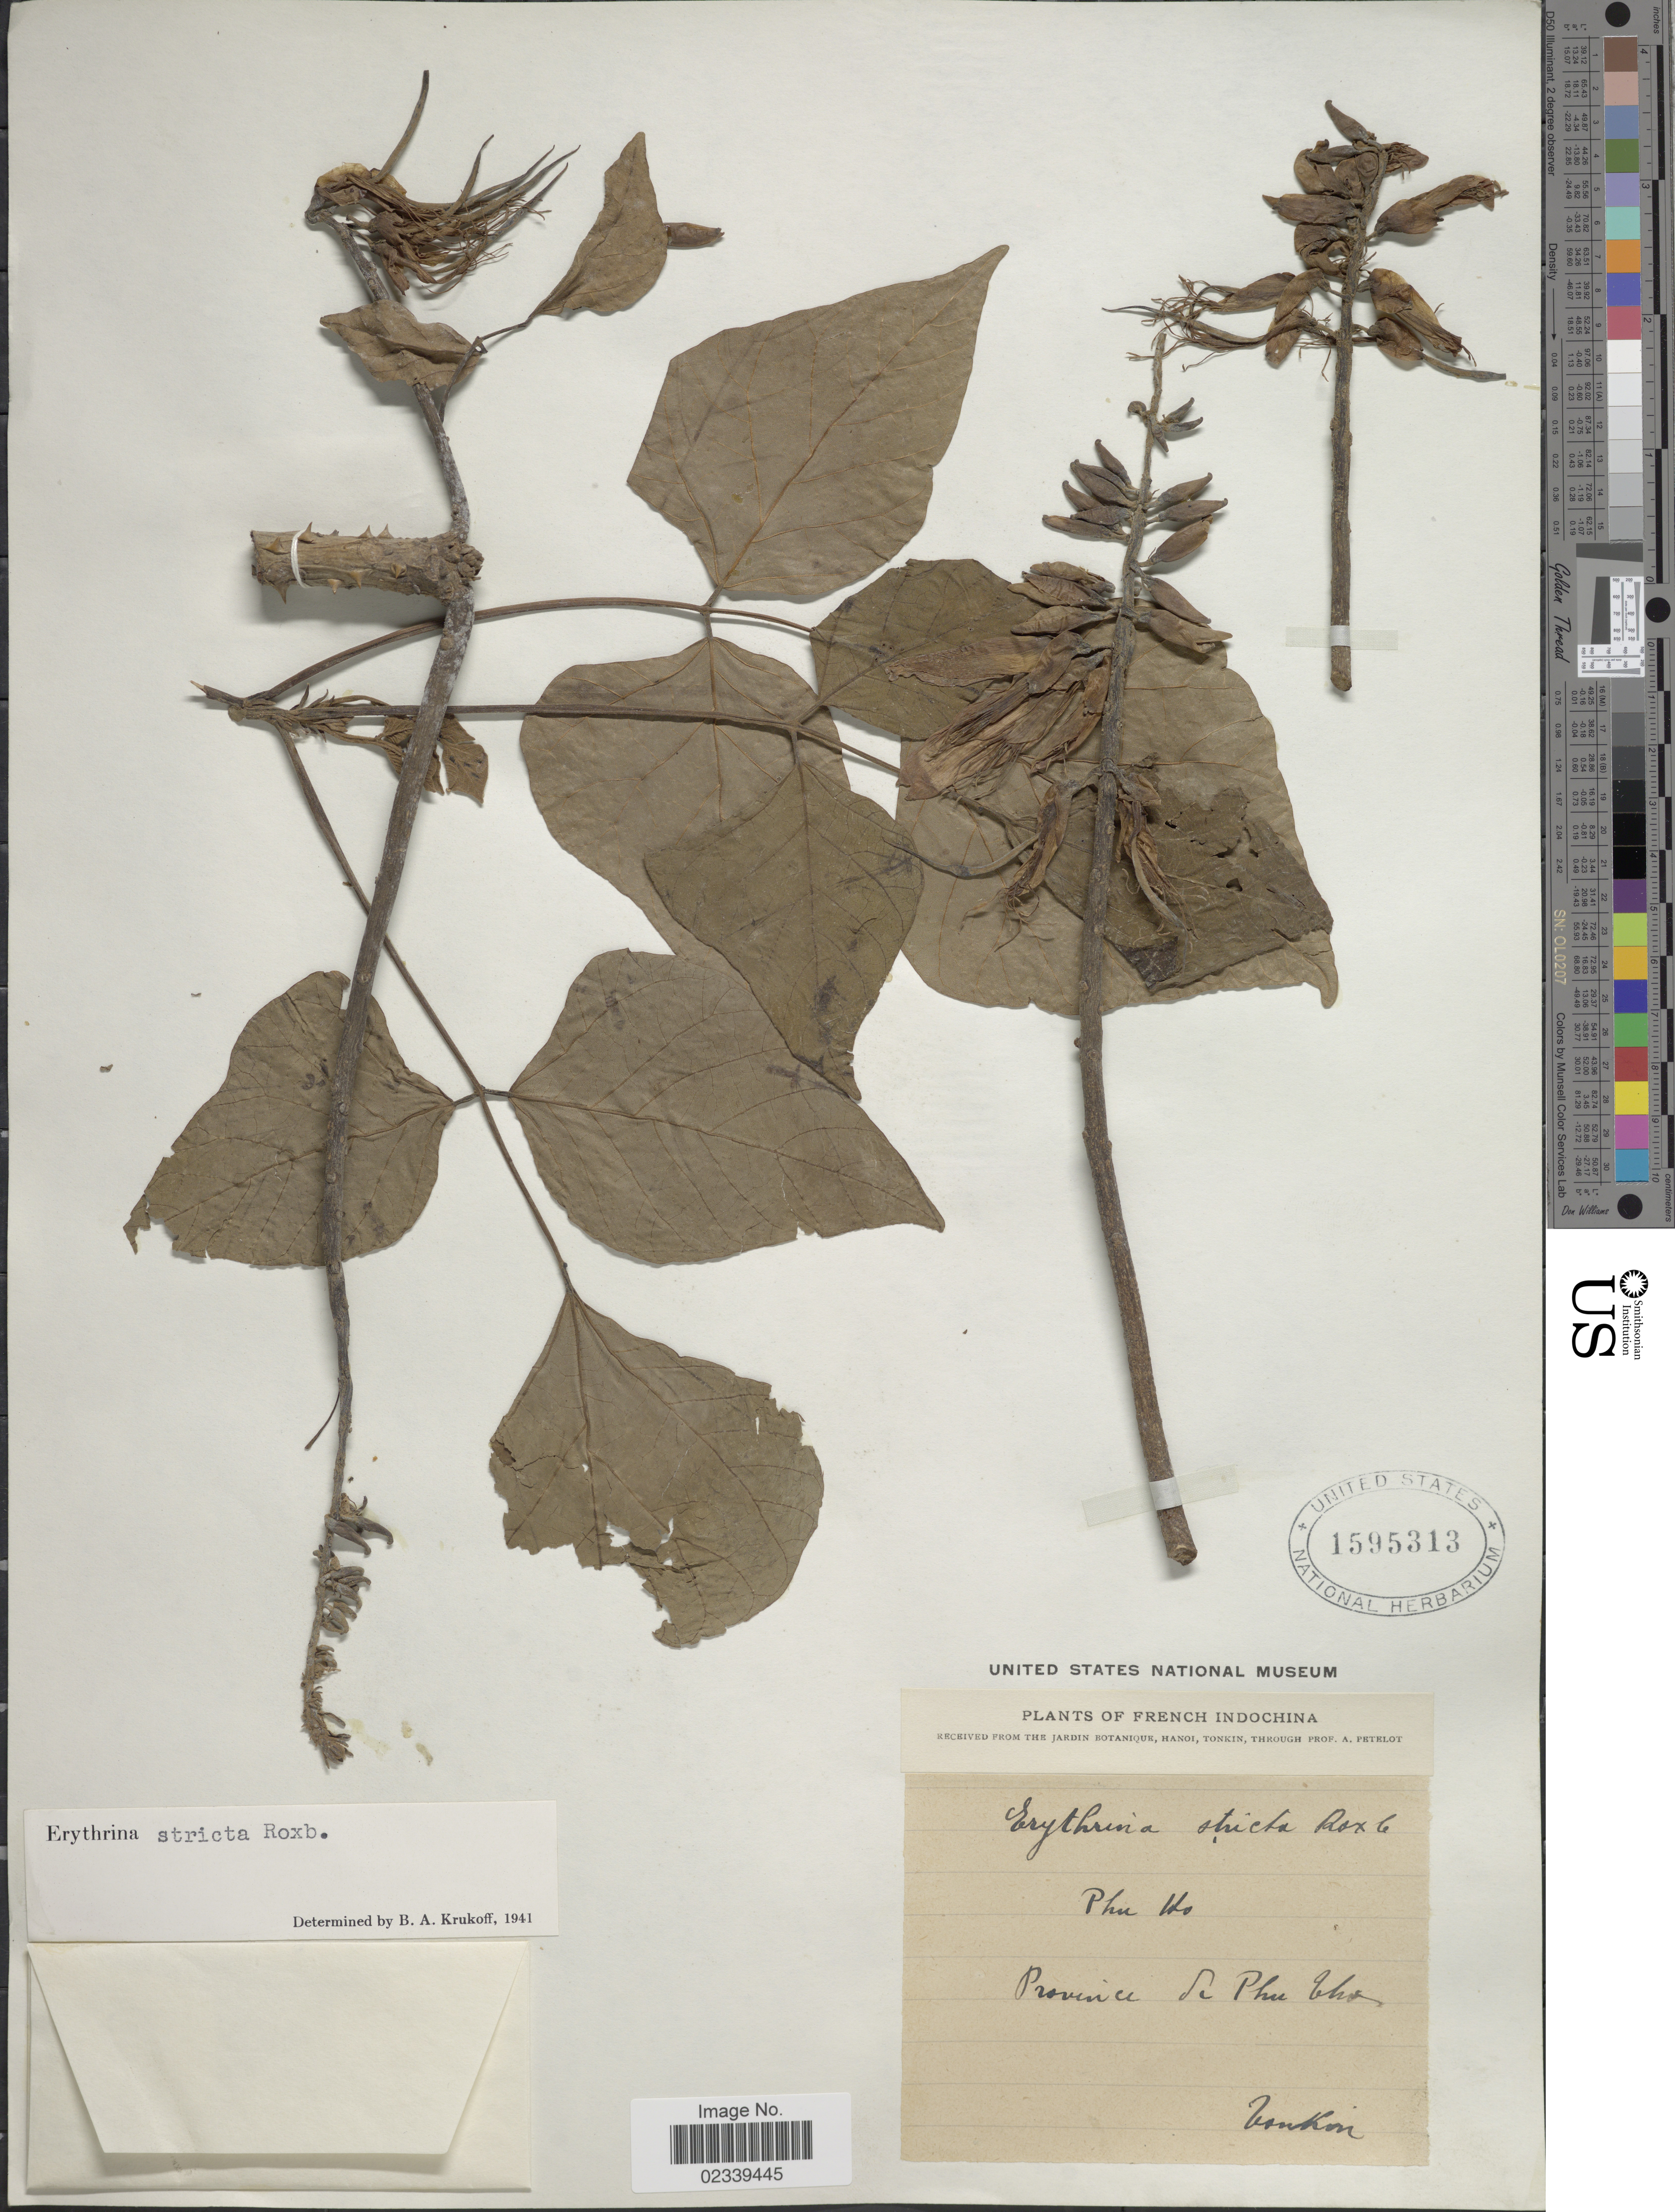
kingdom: Plantae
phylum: Tracheophyta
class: Magnoliopsida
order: Fabales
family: Fabaceae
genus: Erythrina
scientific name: Erythrina stricta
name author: Roxb.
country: Vietnam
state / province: Phu Tho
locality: Tonkin. French IndoChina, Phu Ho, Provincia de Phu Tho.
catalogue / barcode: US 1595313